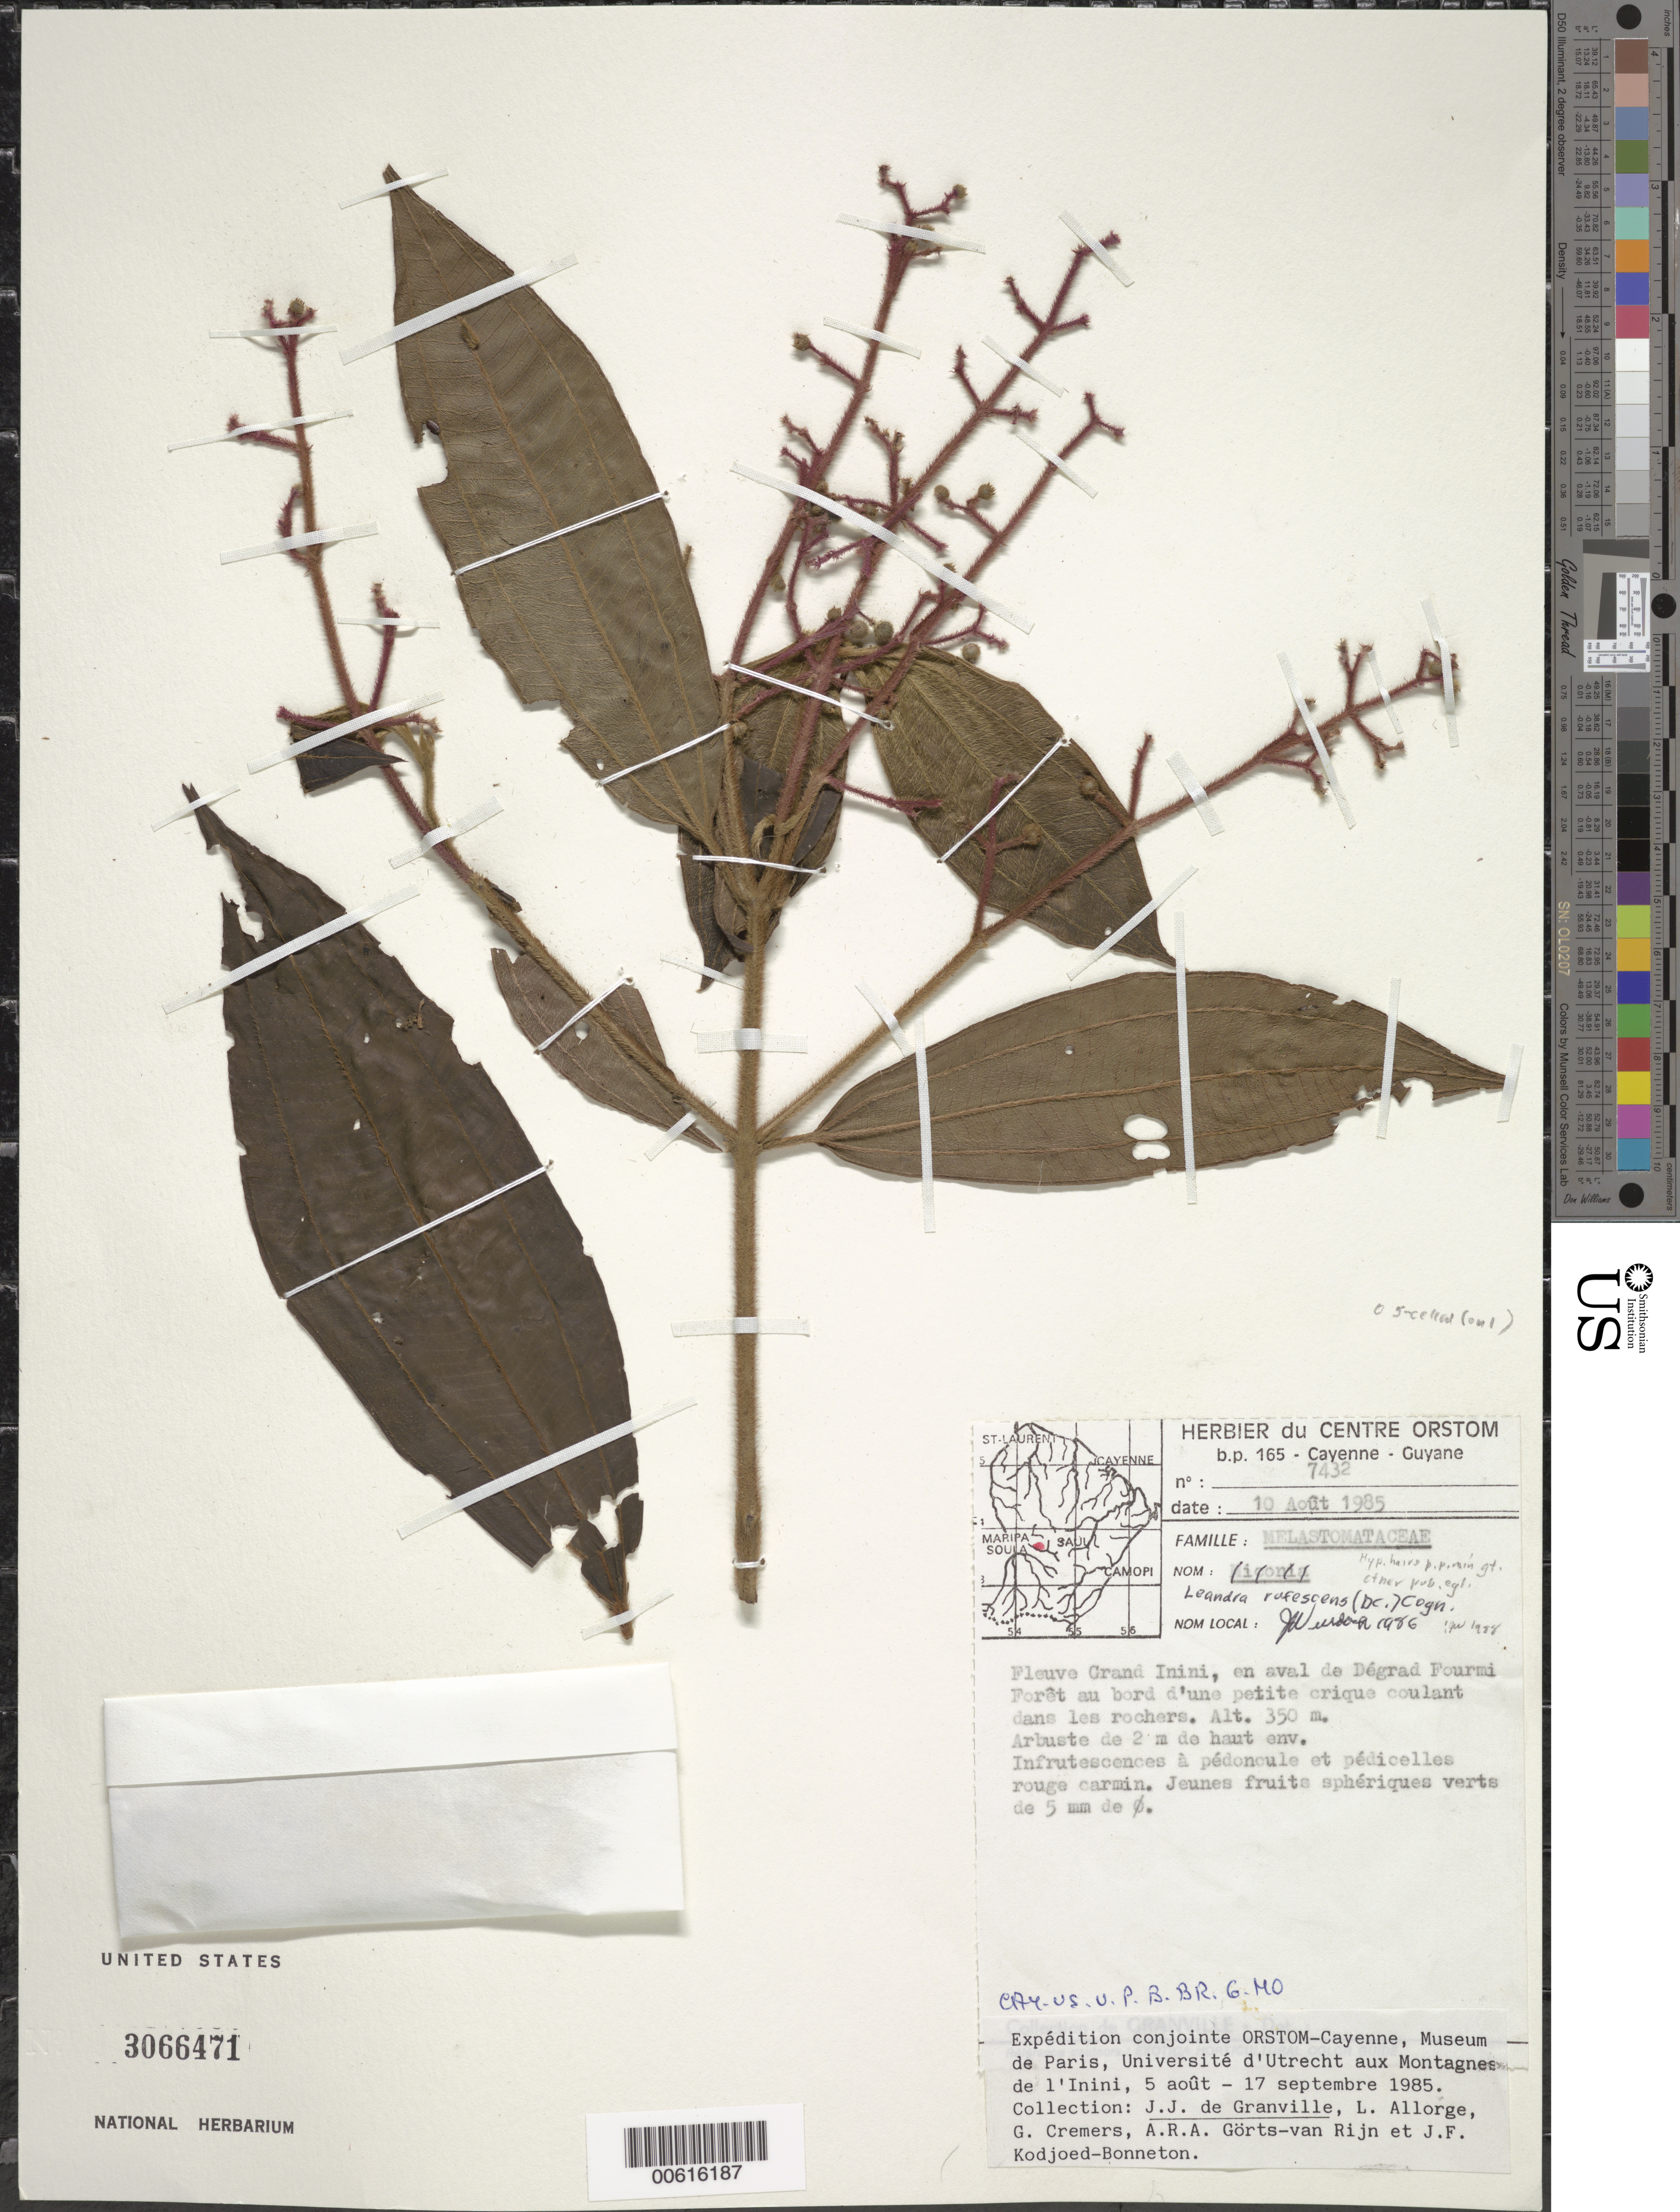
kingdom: Plantae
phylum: Tracheophyta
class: Magnoliopsida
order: Myrtales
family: Melastomataceae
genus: Leandra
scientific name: Leandra rufescens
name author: (DC.) Cogn.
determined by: Wurdack, John J., (US), US (UNITED STATES)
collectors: J.-J. de Granville, L. Allorge, G. Cremers, A. .R. A. Görts-van Rijn & J. Kodjoed-Bonneton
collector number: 7432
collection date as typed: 10-Aug-85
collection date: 1985-08-10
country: French Guiana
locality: Fleuve Grand Inini, en aval de Dégrad Fourmi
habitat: Foret au bord d'une petite crique coulant dans les rochers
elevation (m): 350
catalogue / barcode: US 3066471